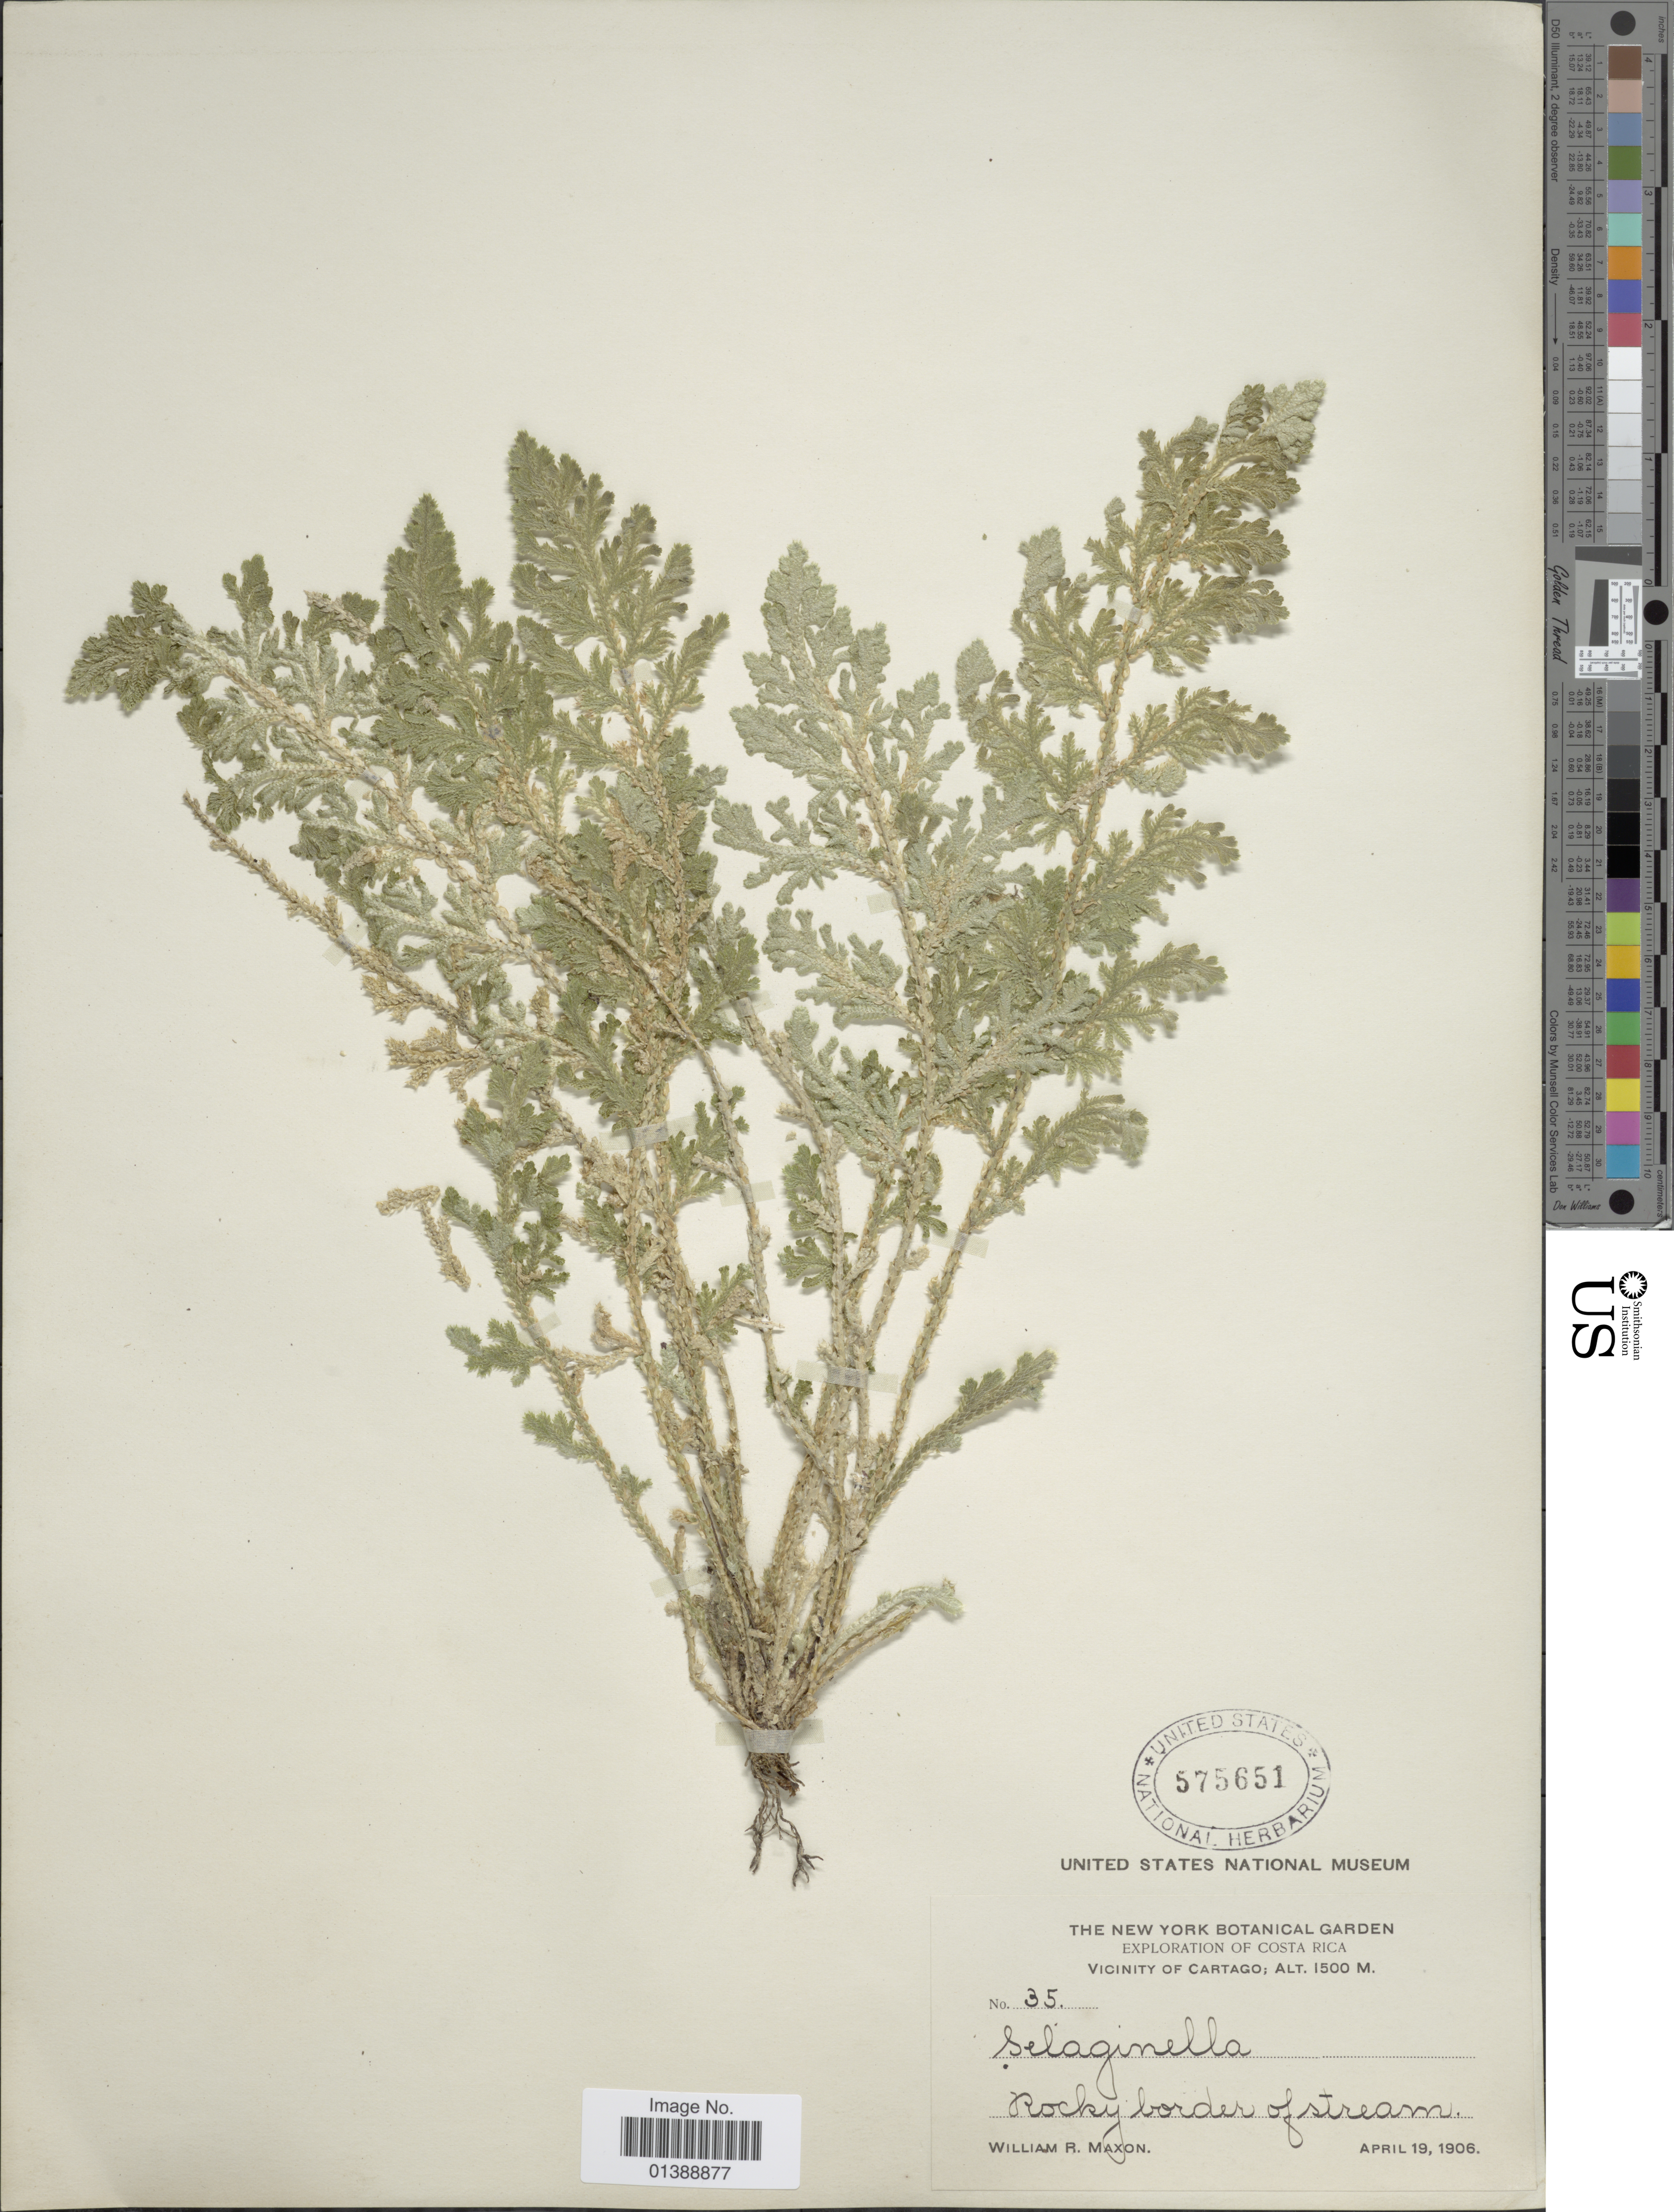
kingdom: Plantae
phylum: Tracheophyta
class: Lycopodiopsida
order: Selaginellales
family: Selaginellaceae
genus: Selaginella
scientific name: Selaginella pallescens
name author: (C. Presl) Spring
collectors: W. R. Maxon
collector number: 35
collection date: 1906-04-19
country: Costa Rica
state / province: Cartago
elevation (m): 1500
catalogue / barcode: US 575651